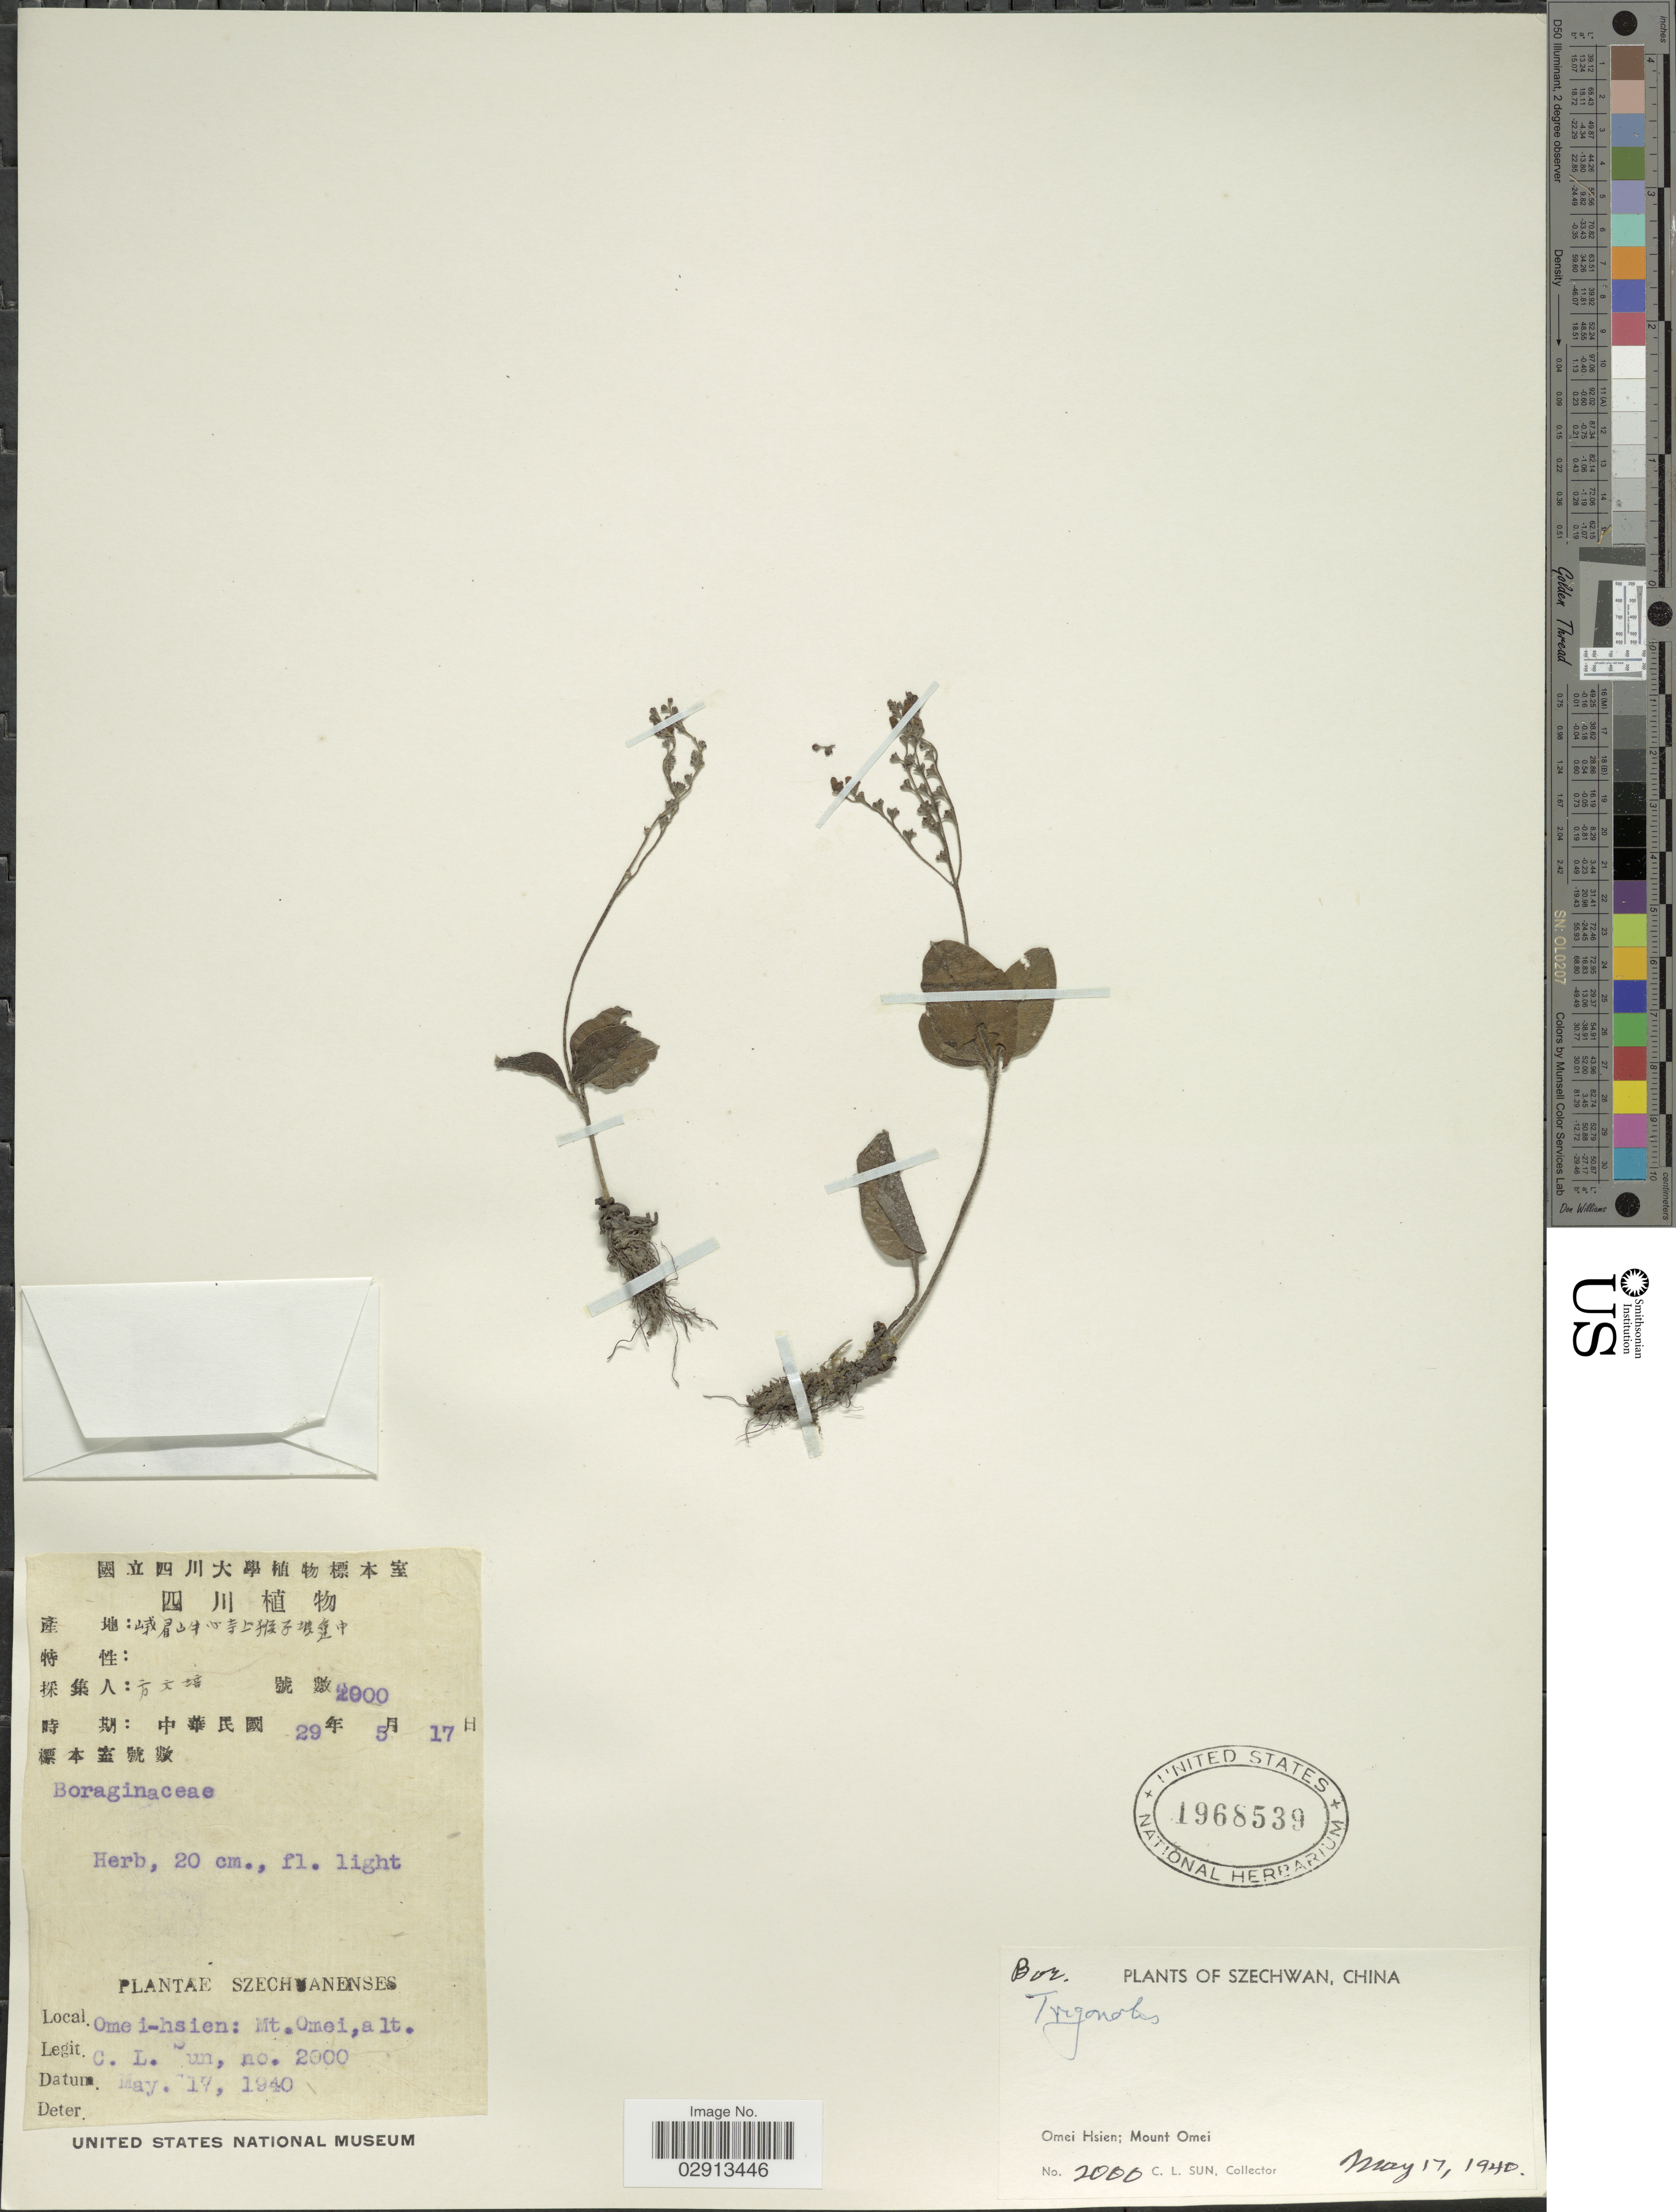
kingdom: Plantae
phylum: Tracheophyta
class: Magnoliopsida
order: Boraginales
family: Boraginaceae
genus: Trigonotis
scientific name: Trigonotis sp.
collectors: C. Sun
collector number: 2000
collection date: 1940-05-17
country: China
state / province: Sichuan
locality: Szechwan. Omei Hsien: Mount Omei.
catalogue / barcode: US 1968539